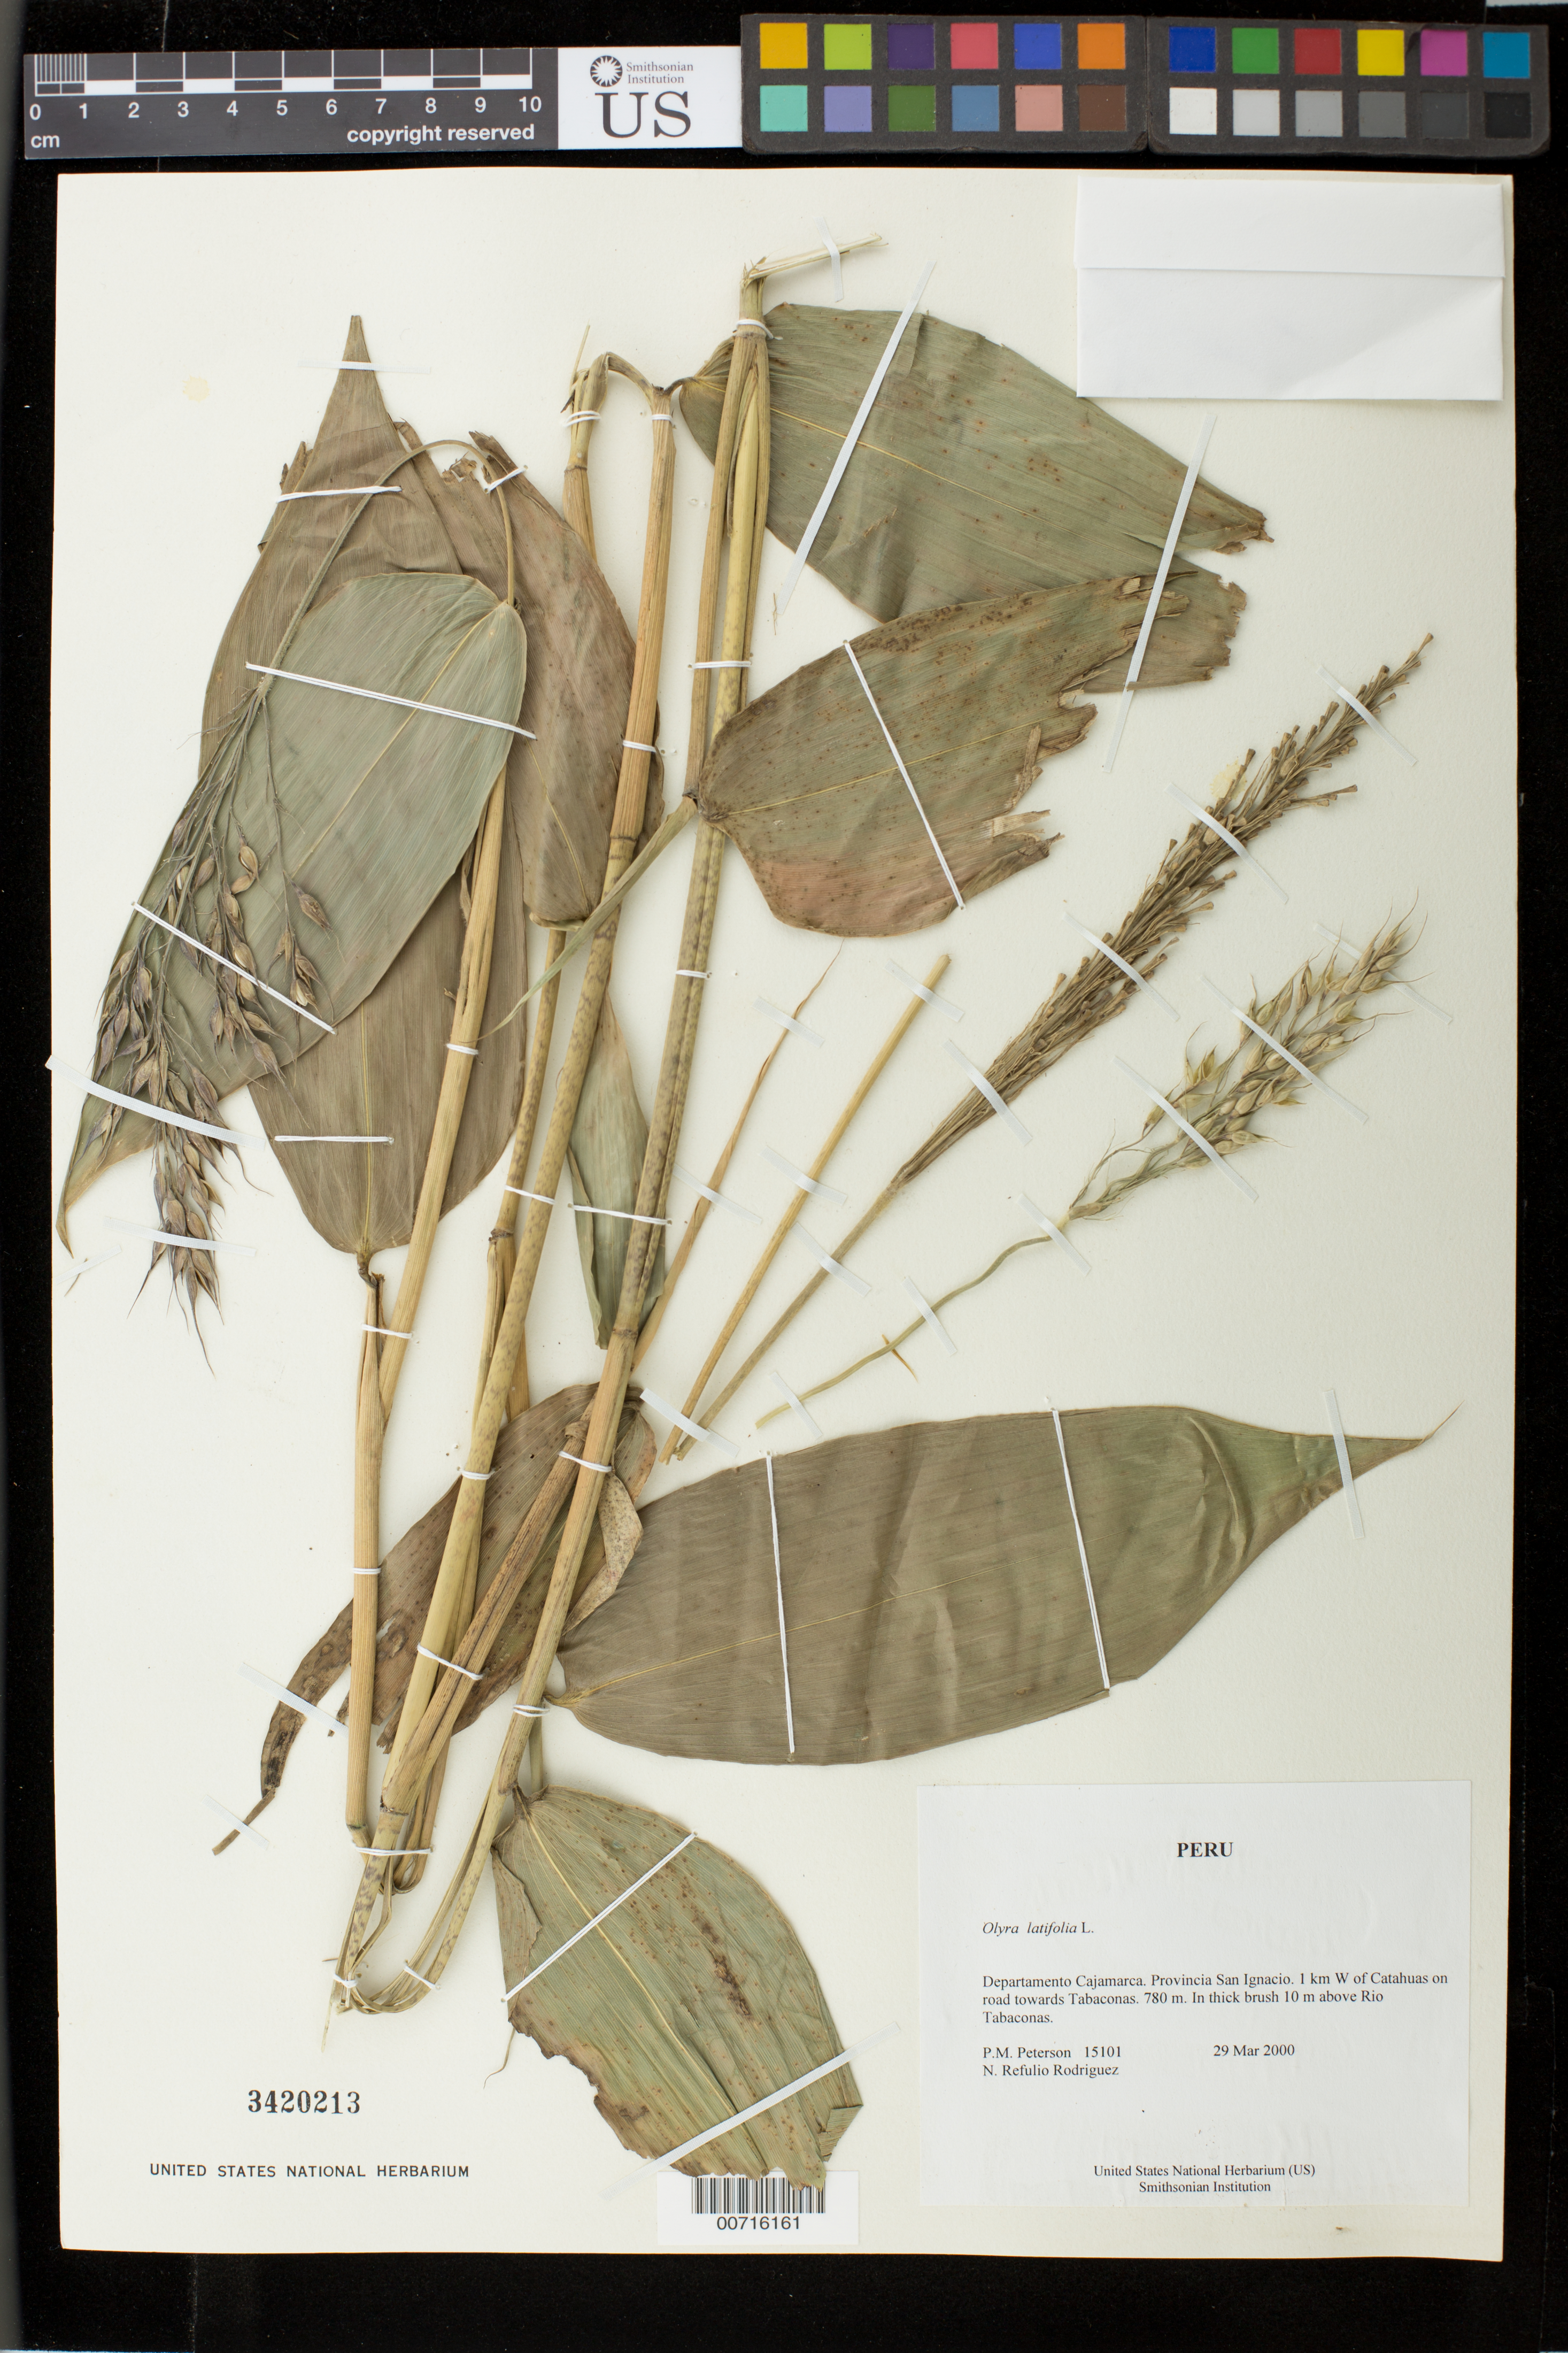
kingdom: Plantae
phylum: Tracheophyta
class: Liliopsida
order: Poales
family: Poaceae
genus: Olyra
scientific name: Olyra latifolia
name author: L.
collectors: P. M. Peterson & N. Refulio-Rodríguez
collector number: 15101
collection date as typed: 29 Mar 2000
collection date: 2000-03-29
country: Peru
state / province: Cajamarca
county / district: San Ignacio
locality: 1 km W of Catahuas on road towards Tabaconas. 10 m above Rio Tabaconas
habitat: In thick brush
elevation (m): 780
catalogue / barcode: US 3420213